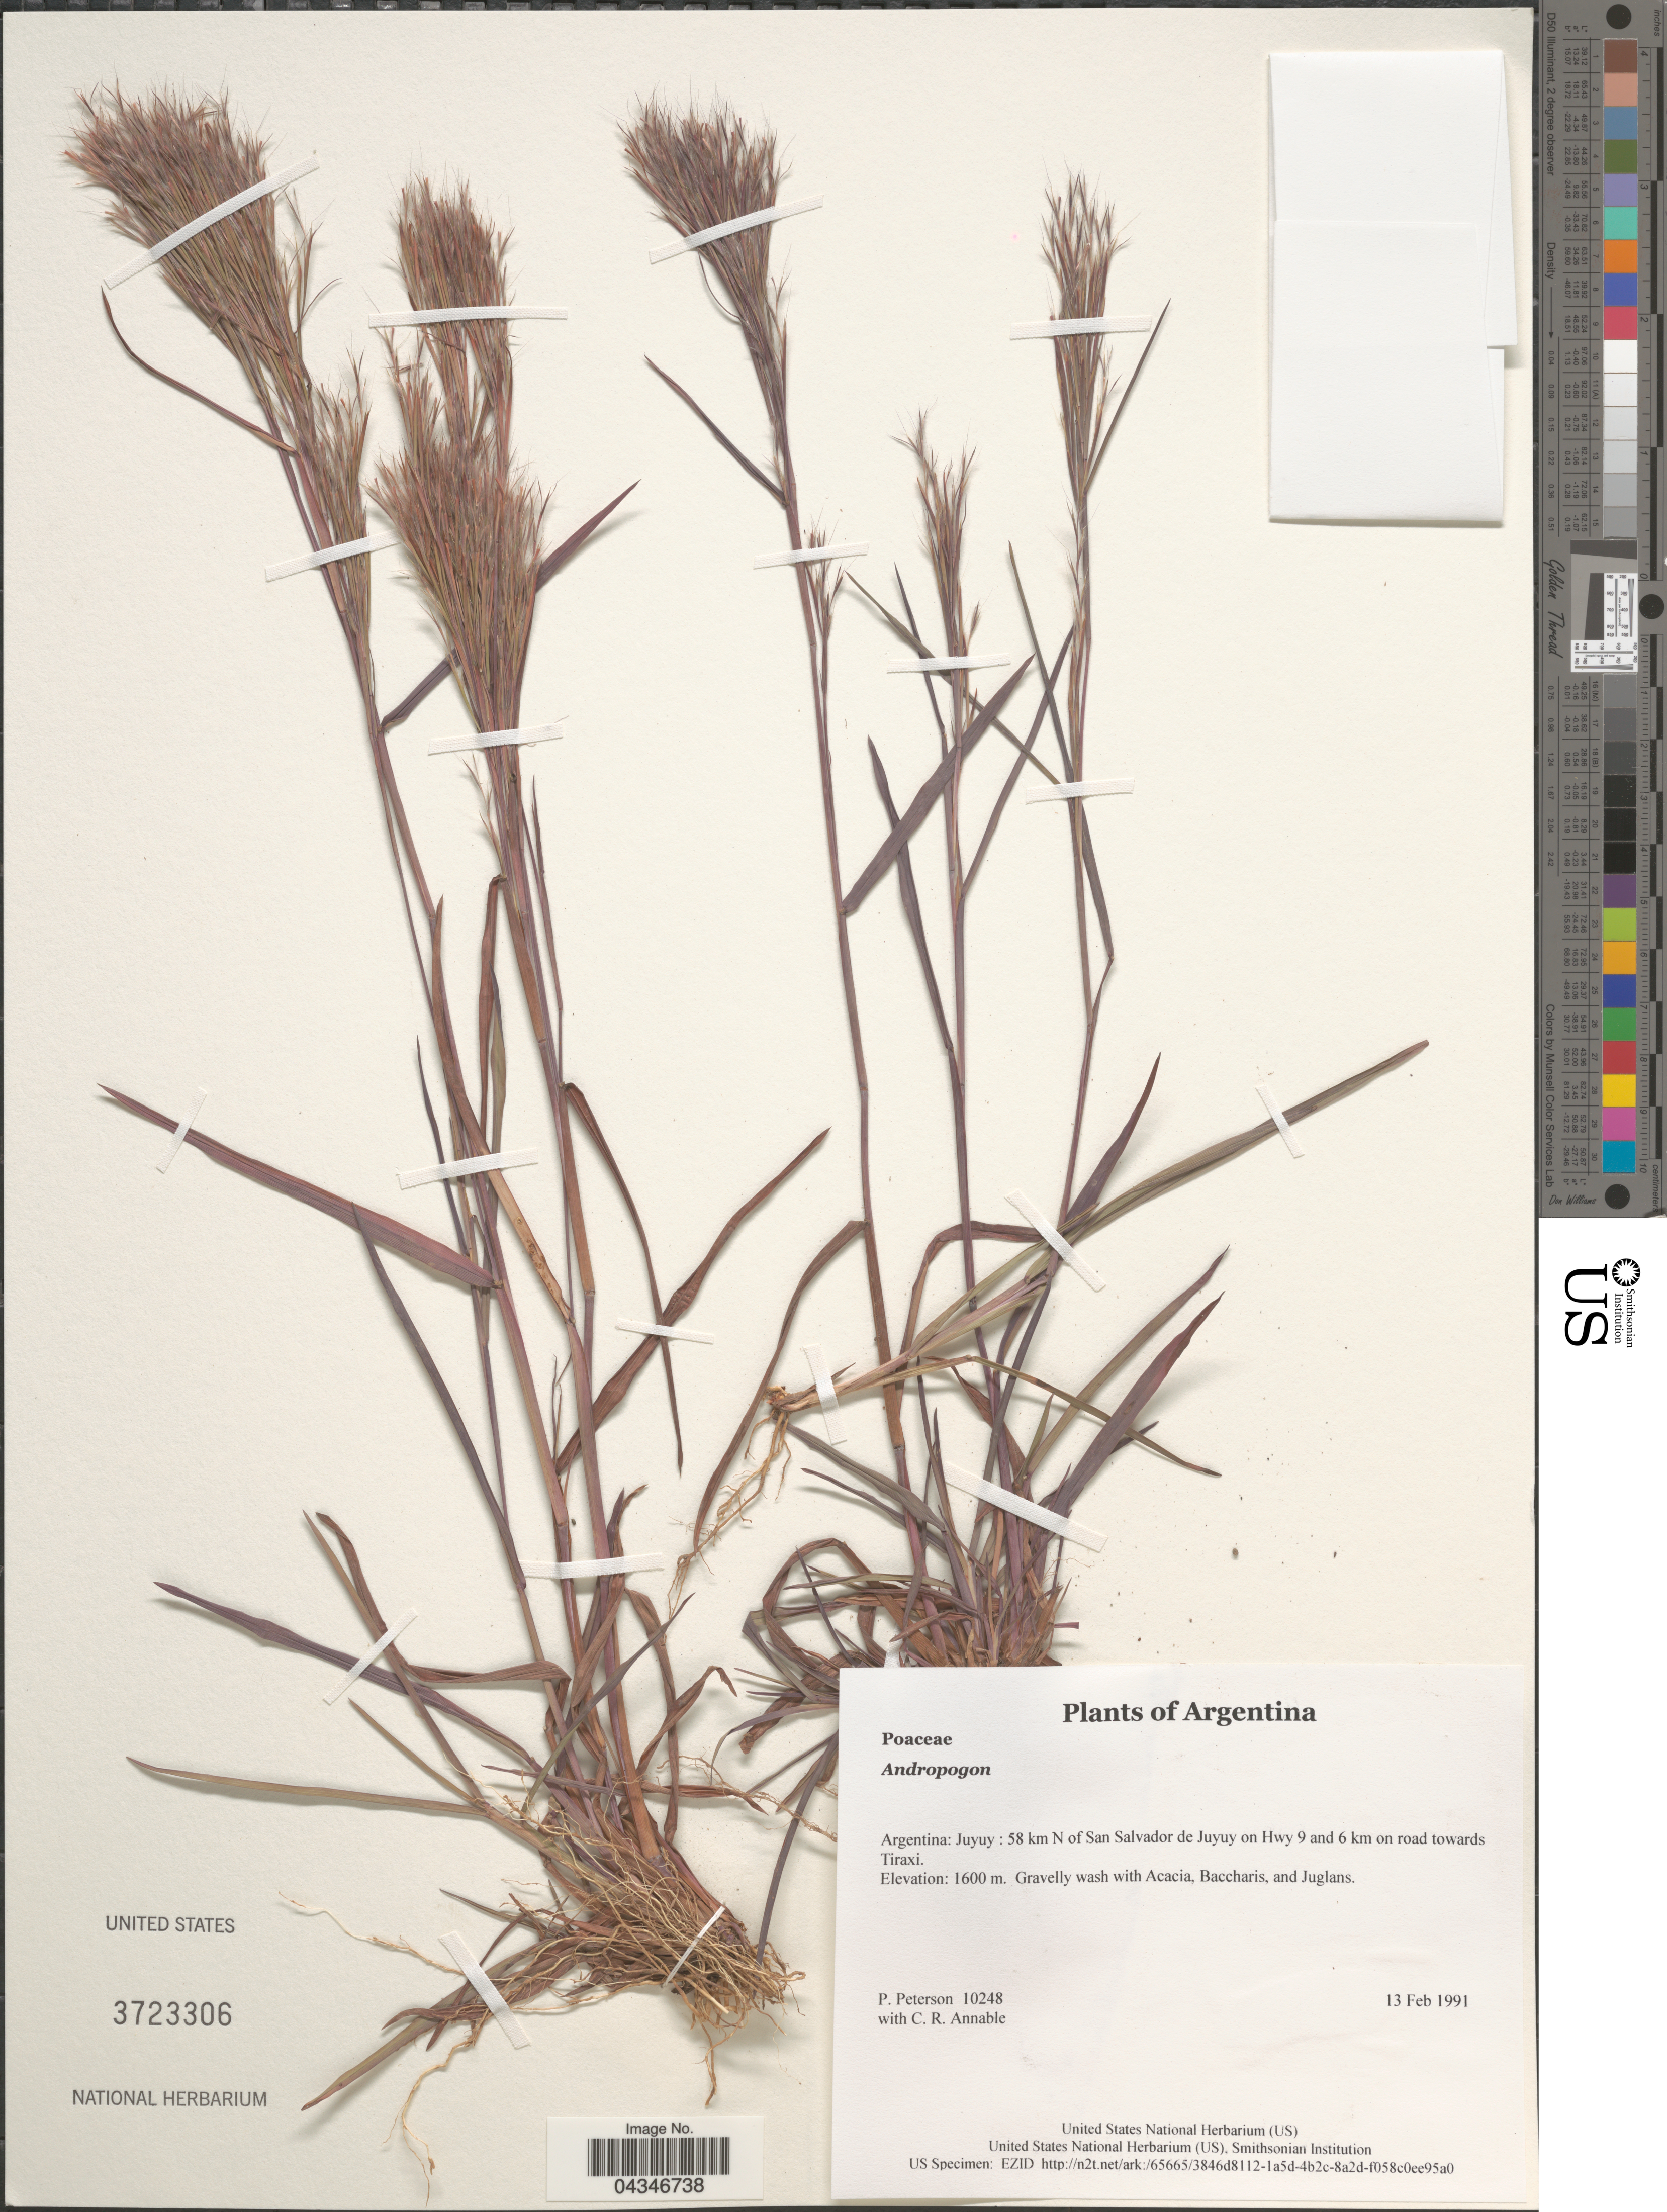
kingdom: Plantae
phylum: Tracheophyta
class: Liliopsida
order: Poales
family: Poaceae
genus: Andropogon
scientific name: Andropogon sp.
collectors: P. Peterson & C. R. Annable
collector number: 10248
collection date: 1991-02-13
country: Argentina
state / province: Jujuy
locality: Juyuy: 58 km N of San Salvador de Juyuy on Hwy 9 and 6 km on road towards Tiraxi.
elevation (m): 1600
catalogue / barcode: US 3723306